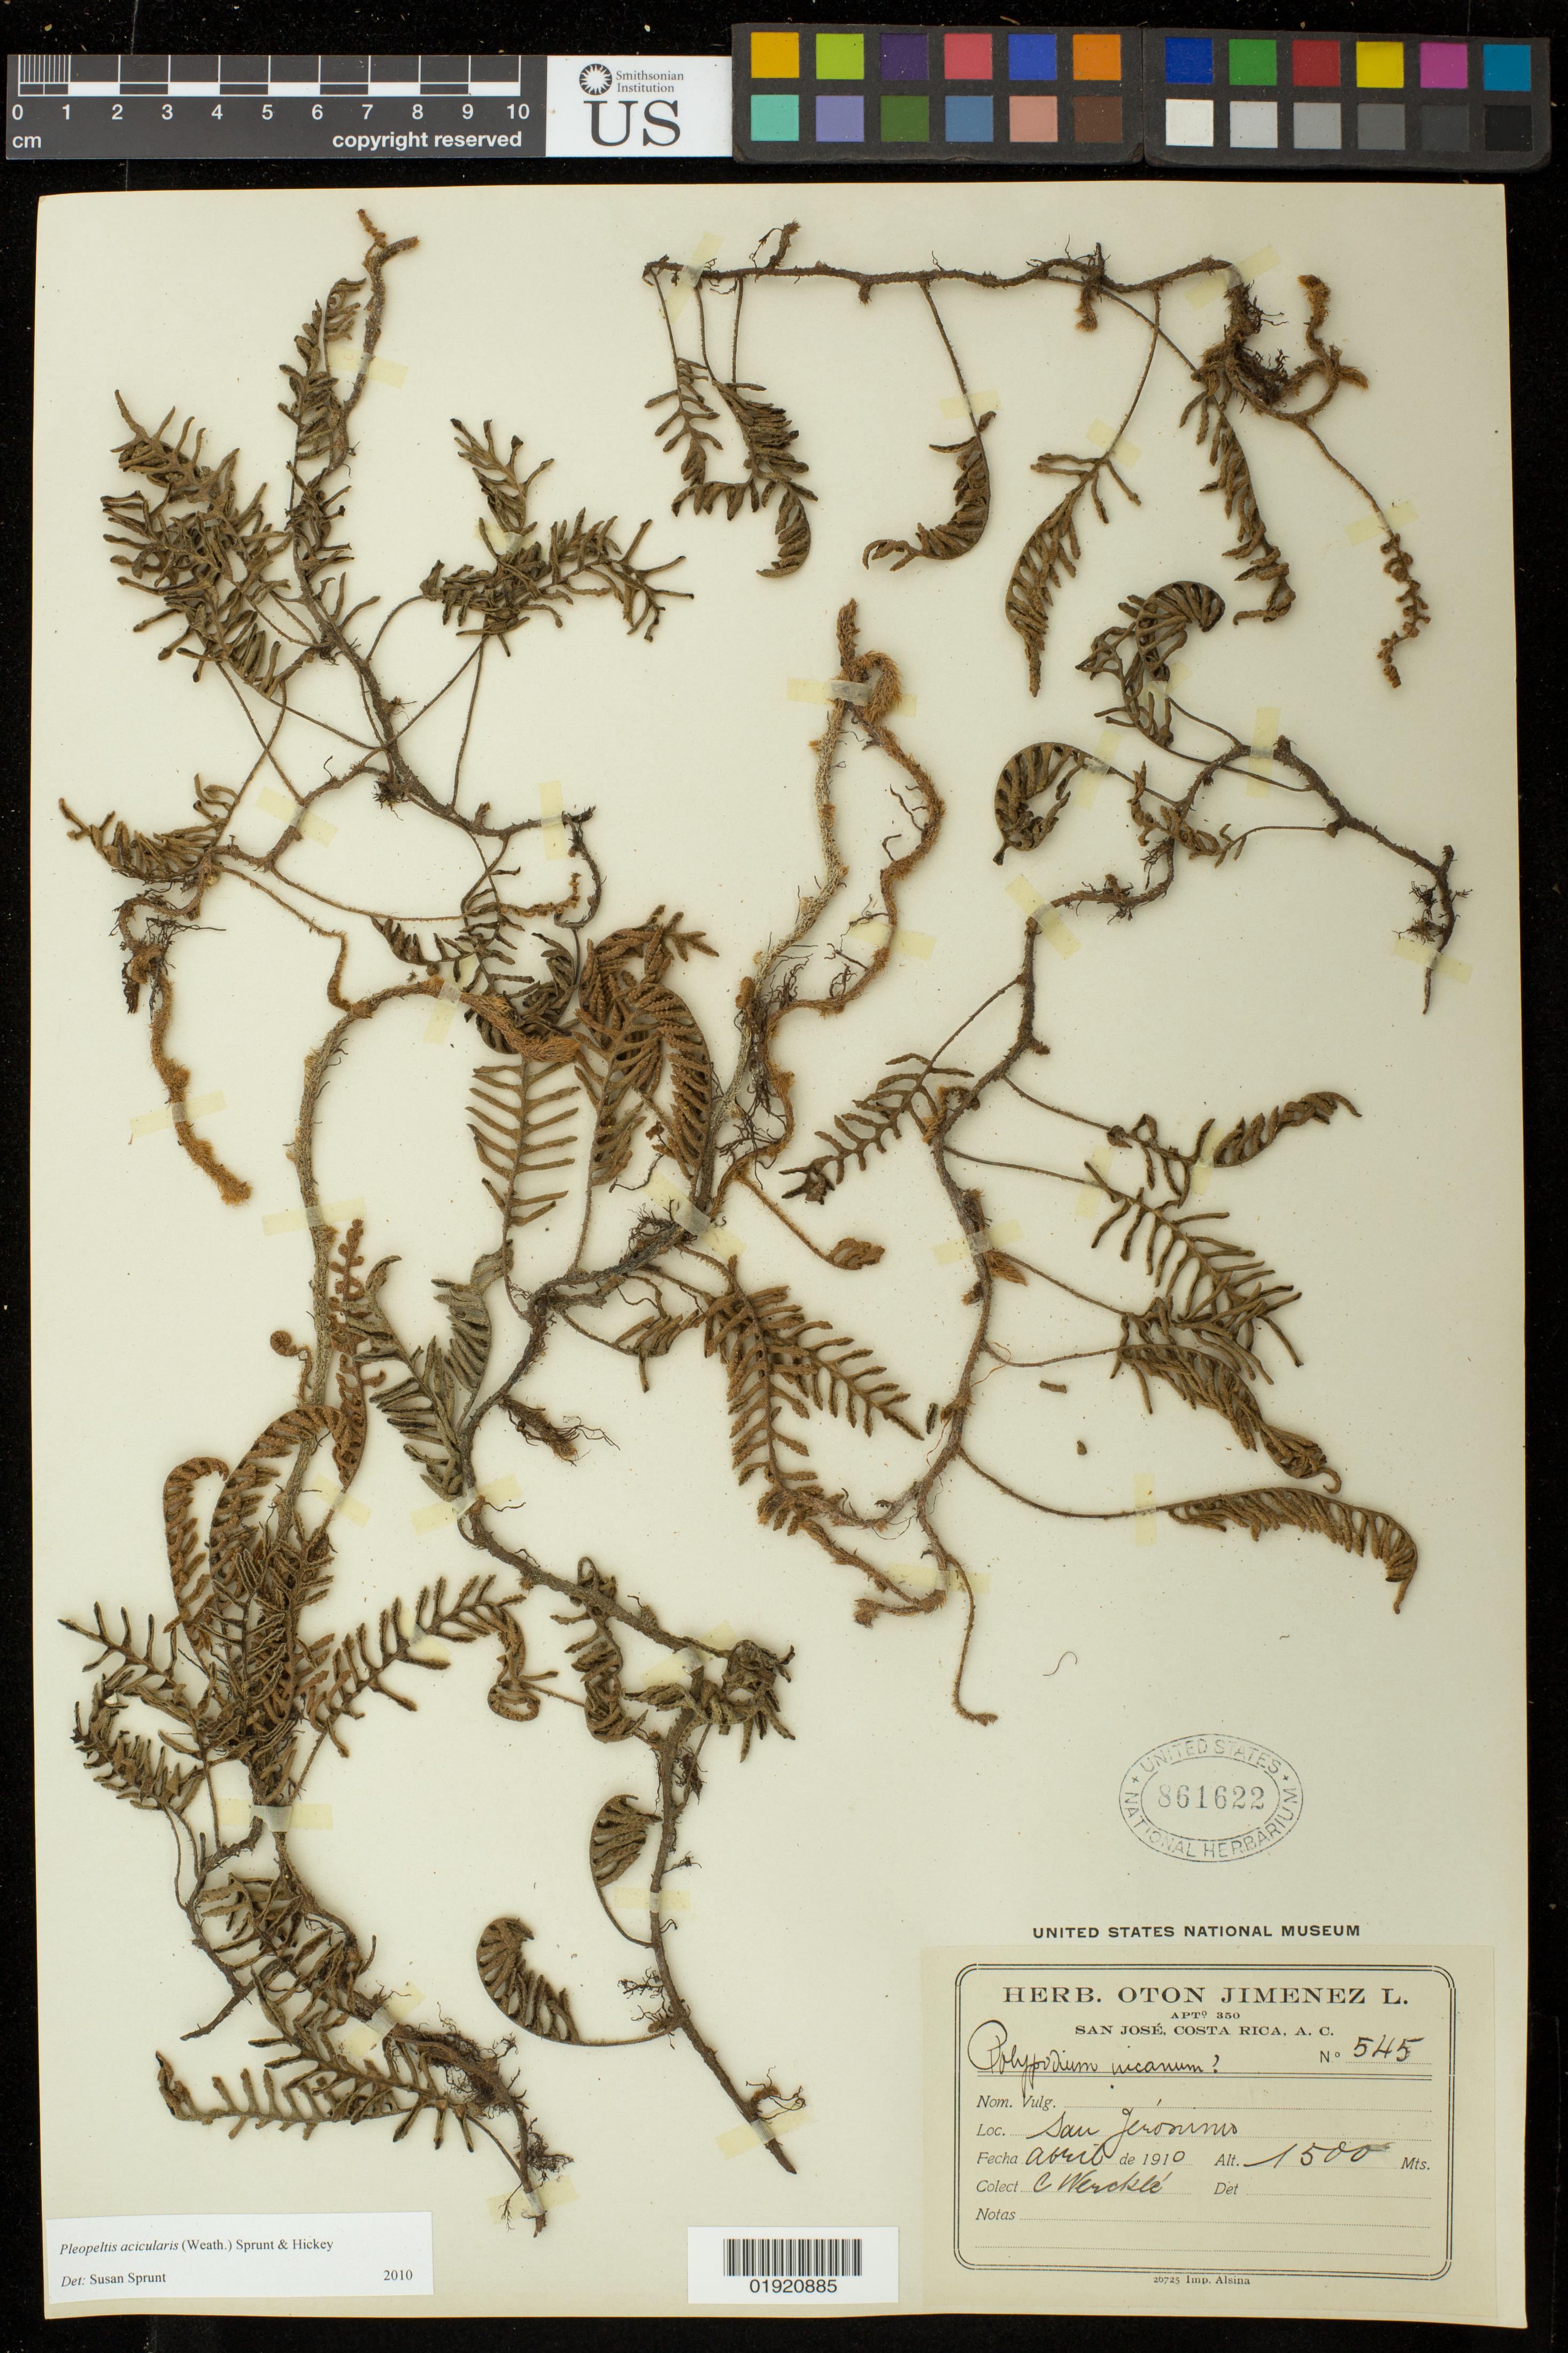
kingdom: Plantae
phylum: Tracheophyta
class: Polypodiopsida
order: Polypodiales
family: Polypodiaceae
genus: Pleopeltis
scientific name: Pleopeltis acicularis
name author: (Weath.) A.R. Sm. & Krömer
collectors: C. Wercklé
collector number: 545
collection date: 1910-04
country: Costa Rica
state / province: San José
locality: San Jose, Costa Rica, A. C. San Jeronimo.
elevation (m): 1500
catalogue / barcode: US 861622